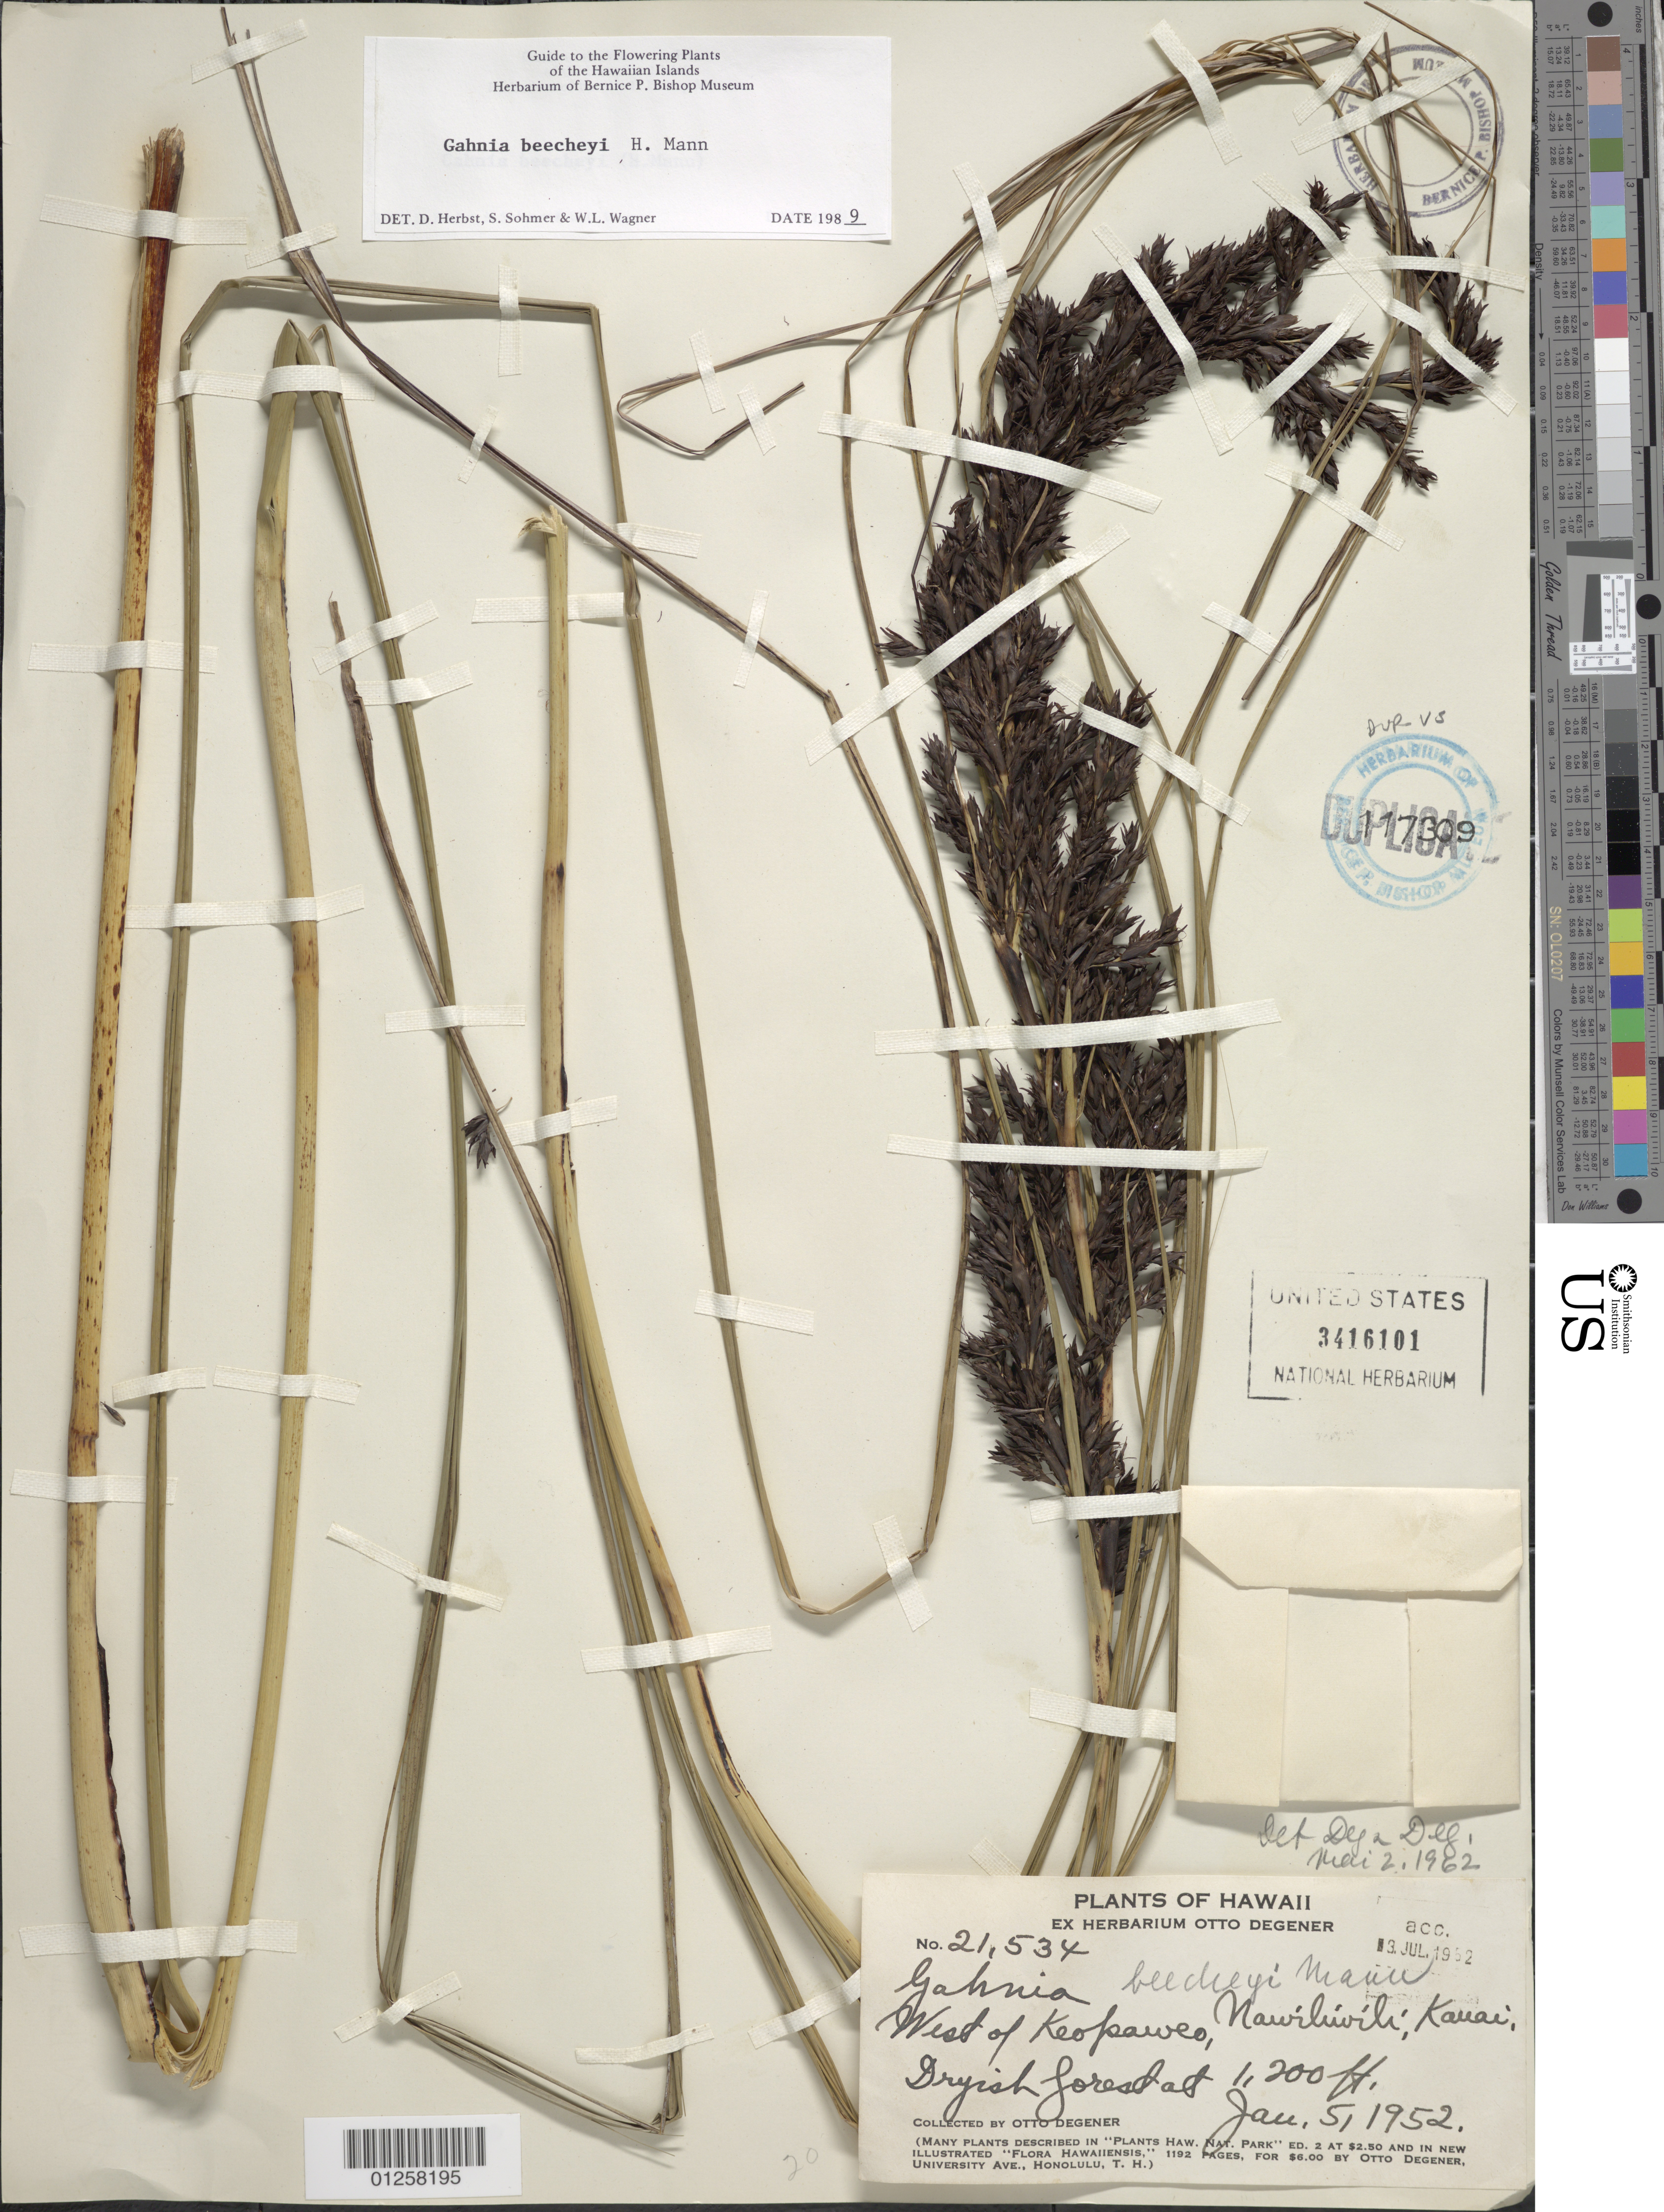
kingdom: Plantae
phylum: Tracheophyta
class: Liliopsida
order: Poales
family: Cyperaceae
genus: Gahnia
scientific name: Gahnia beecheyi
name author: H. Mann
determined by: Herbst, D. R.; Sohmer, S. H.; Wagner, W. L.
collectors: O. Degener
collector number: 21534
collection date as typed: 5 Jan 1952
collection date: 1952-01-05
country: United States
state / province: Hawaii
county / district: Kauai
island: Kaua'i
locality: West slope of Kalanipuu, Nawiliwili Bay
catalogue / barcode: US 3416101